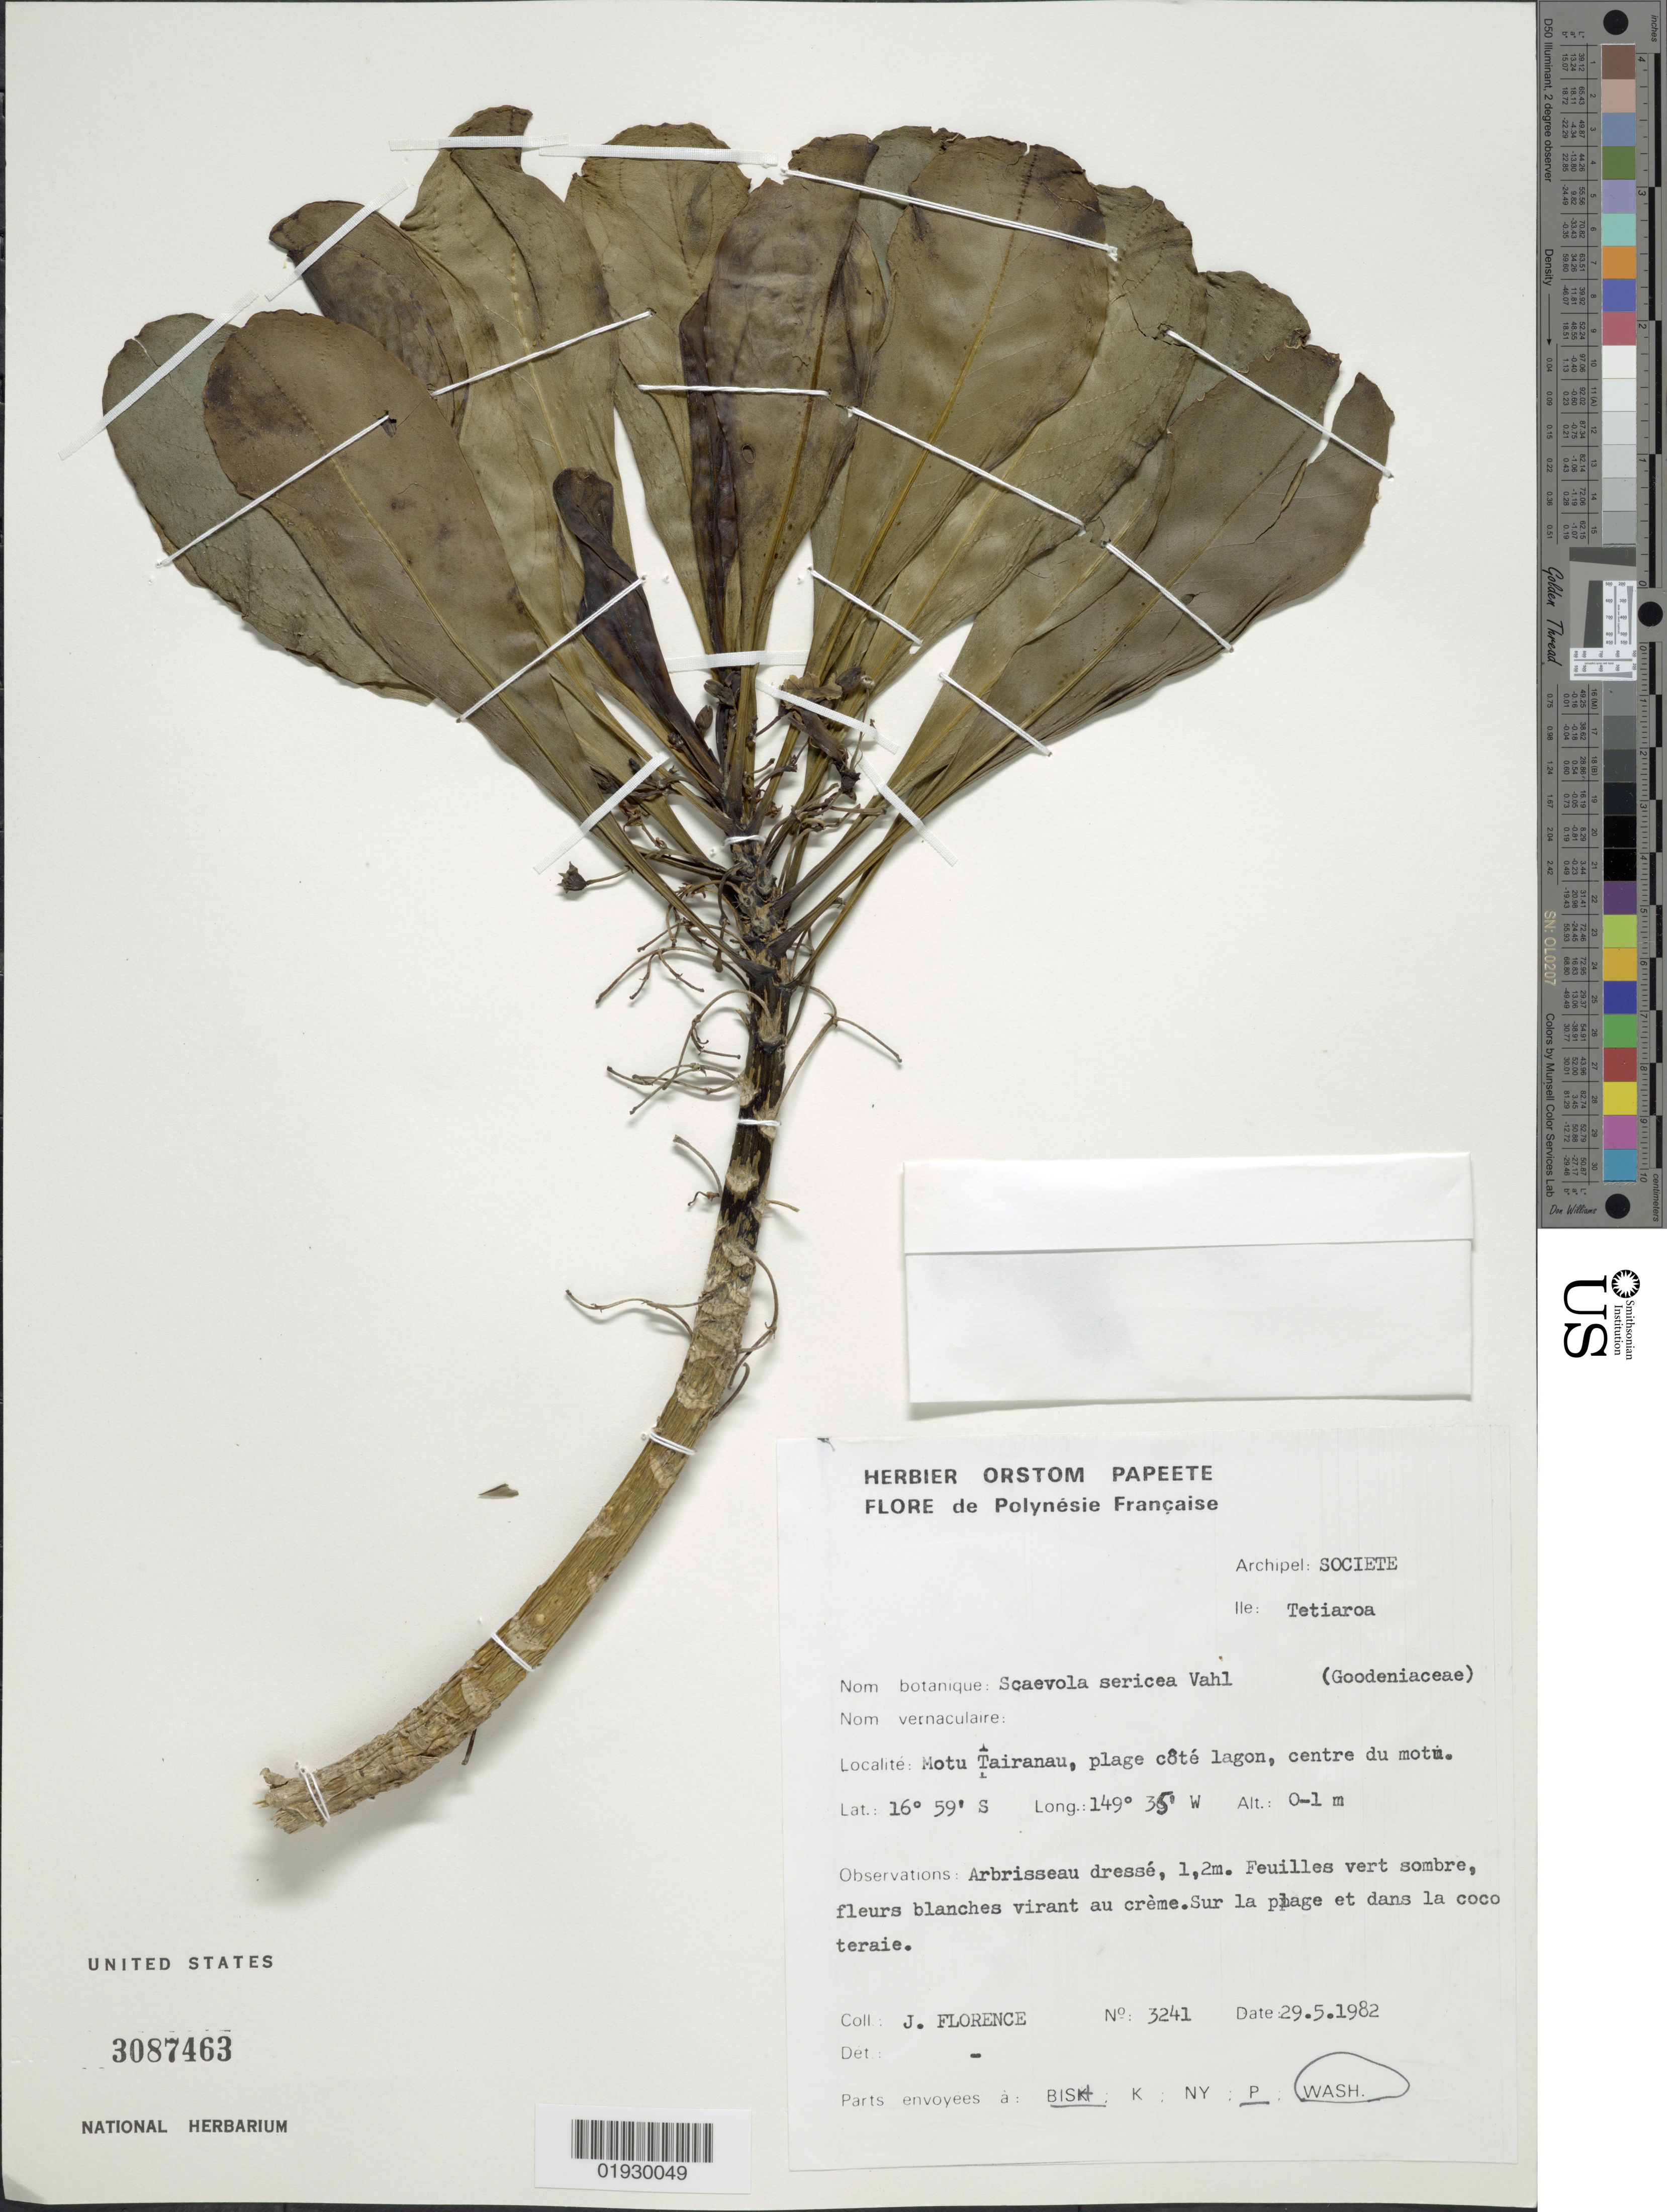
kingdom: Plantae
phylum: Tracheophyta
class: Magnoliopsida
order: Asterales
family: Goodeniaceae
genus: Scaevola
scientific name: Scaevola taccada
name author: (Gaertn.) Roxb.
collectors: J. Florence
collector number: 3241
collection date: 1982-05-29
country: French Polynesia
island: Tetiaroa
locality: Archipel Societe, Ile Tetiaroa, Motu Tairanau, plage côté lagon, centre du motu.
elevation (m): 0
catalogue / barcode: US 3087463